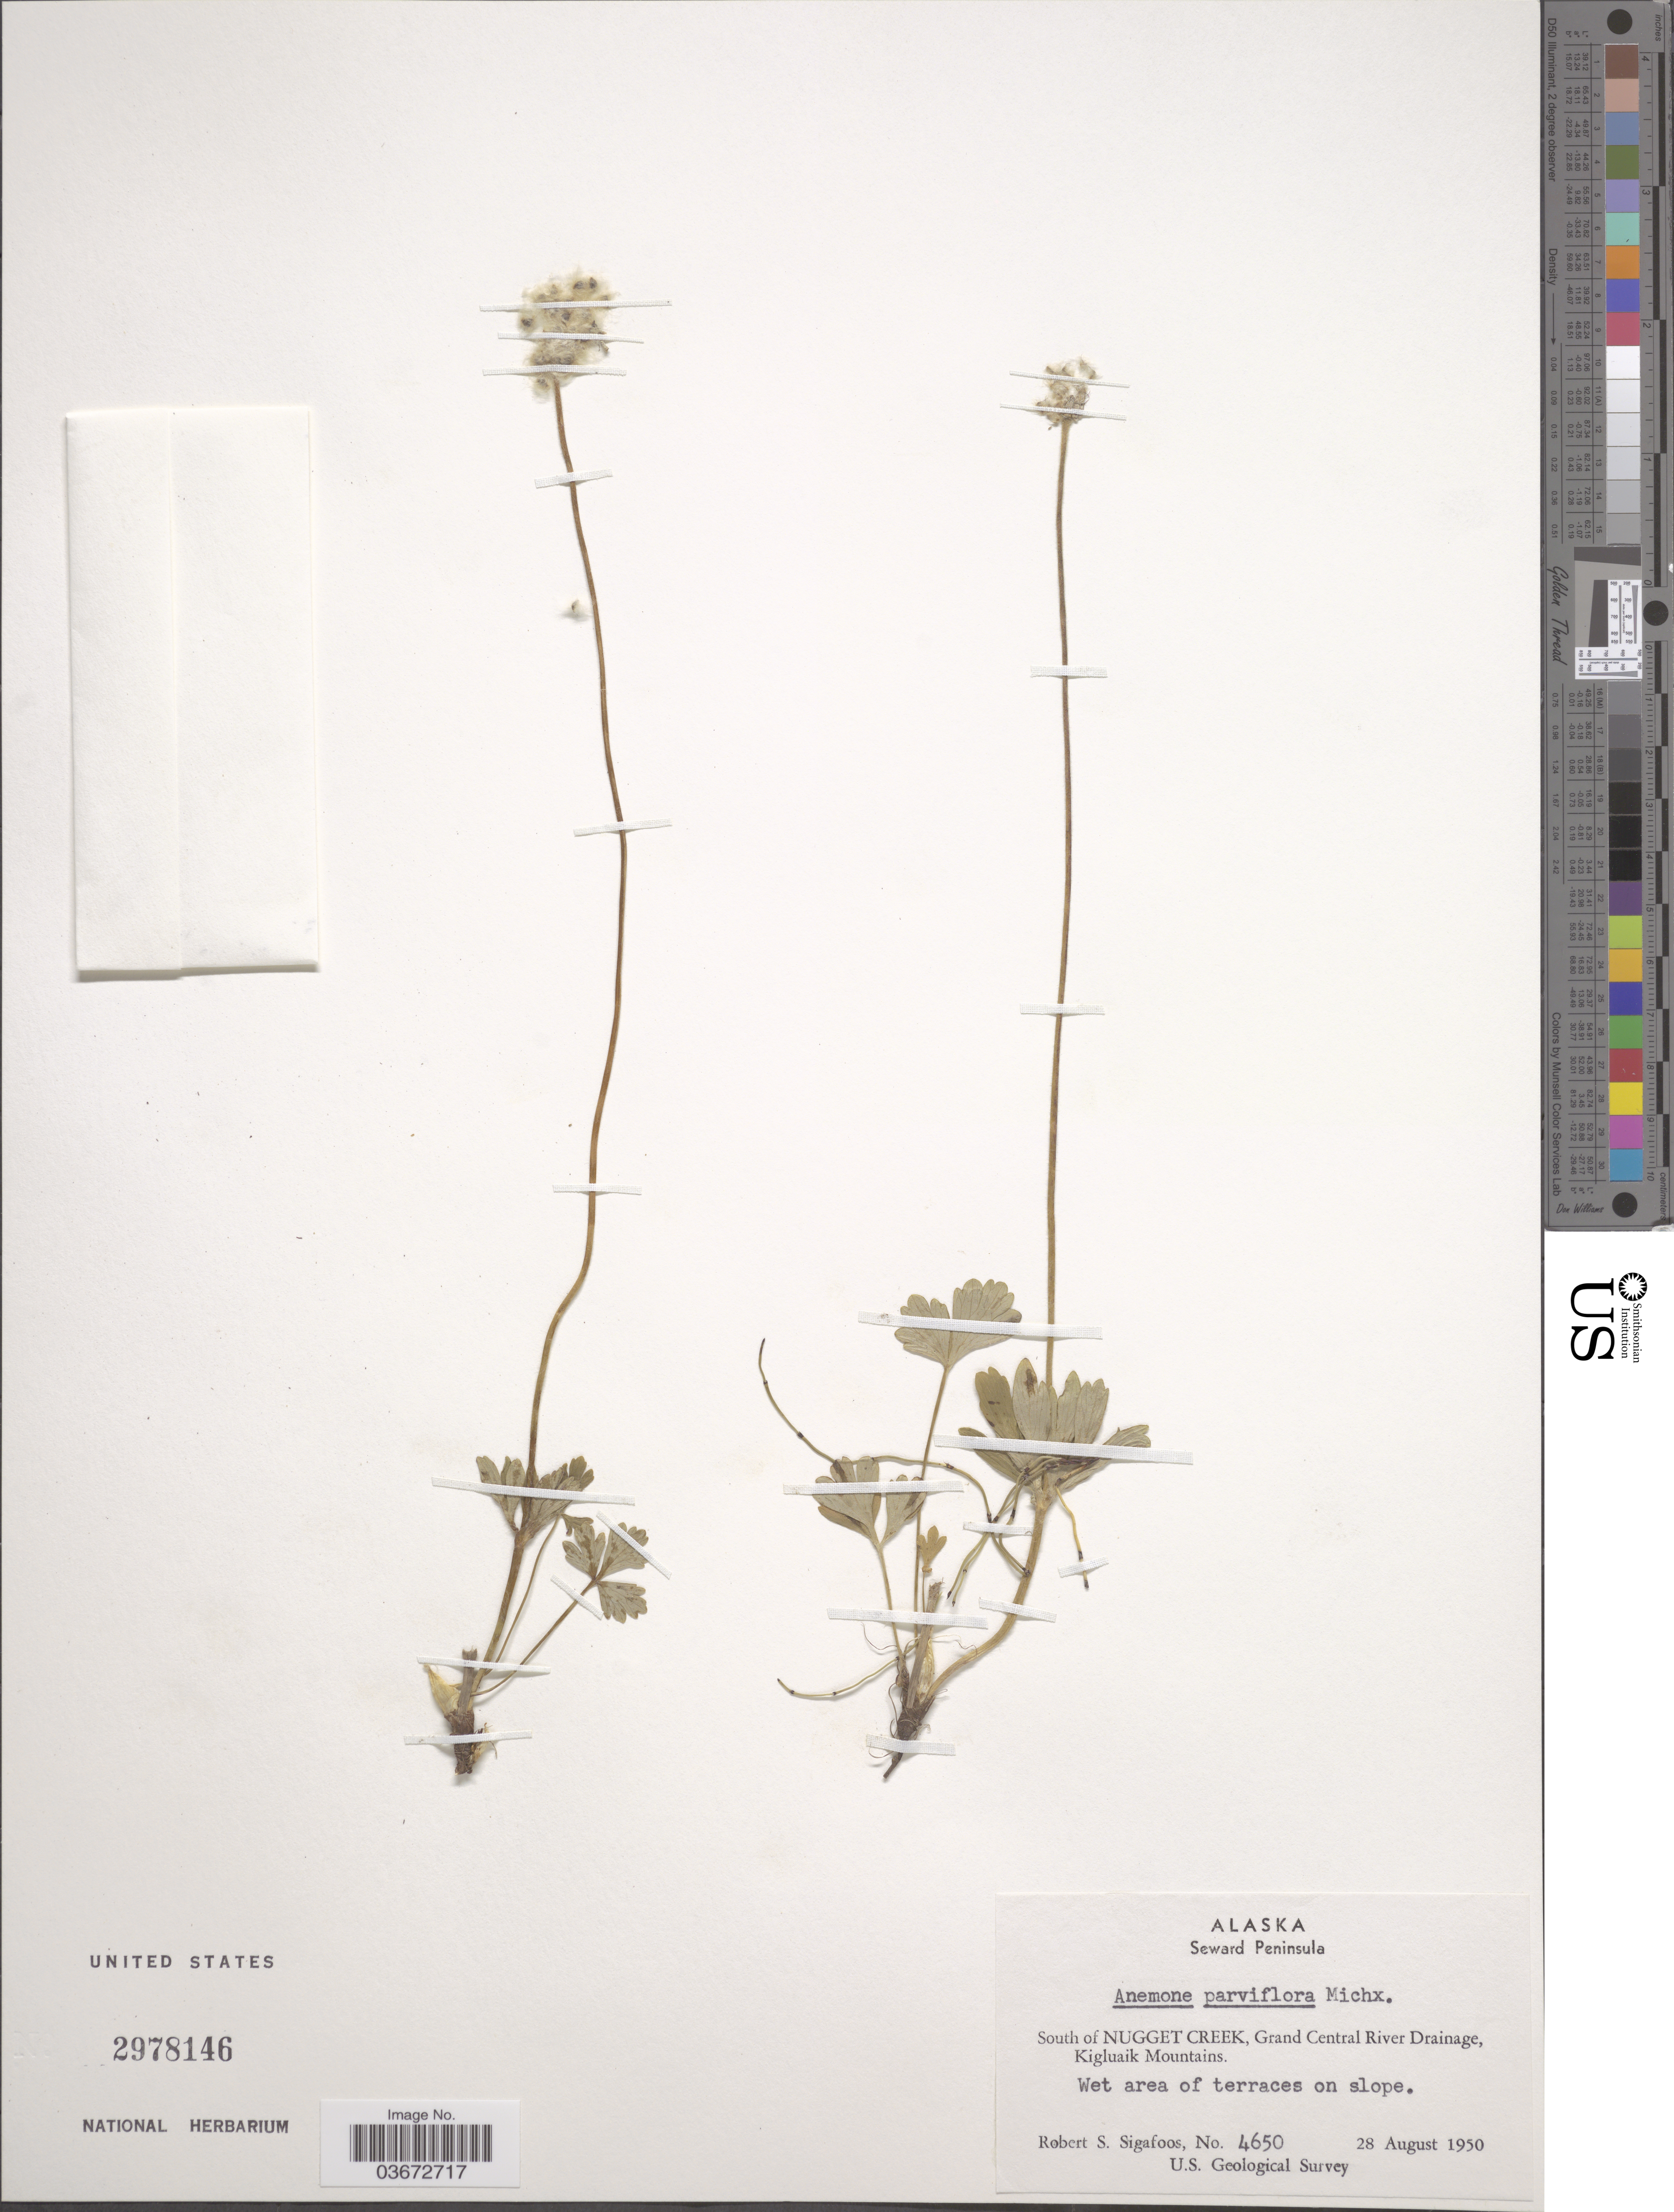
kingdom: Plantae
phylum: Tracheophyta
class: Magnoliopsida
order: Ranunculales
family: Ranunculaceae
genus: Anemone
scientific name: Anemone parviflora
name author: Michx.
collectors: R. Sigafoos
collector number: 4650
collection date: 1950-08-28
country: United States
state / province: Alaska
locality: Seward Peninsula. South of Nugget Creek, Grand Central River Drainage, Kigluaik Mountains.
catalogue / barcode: US 2978146